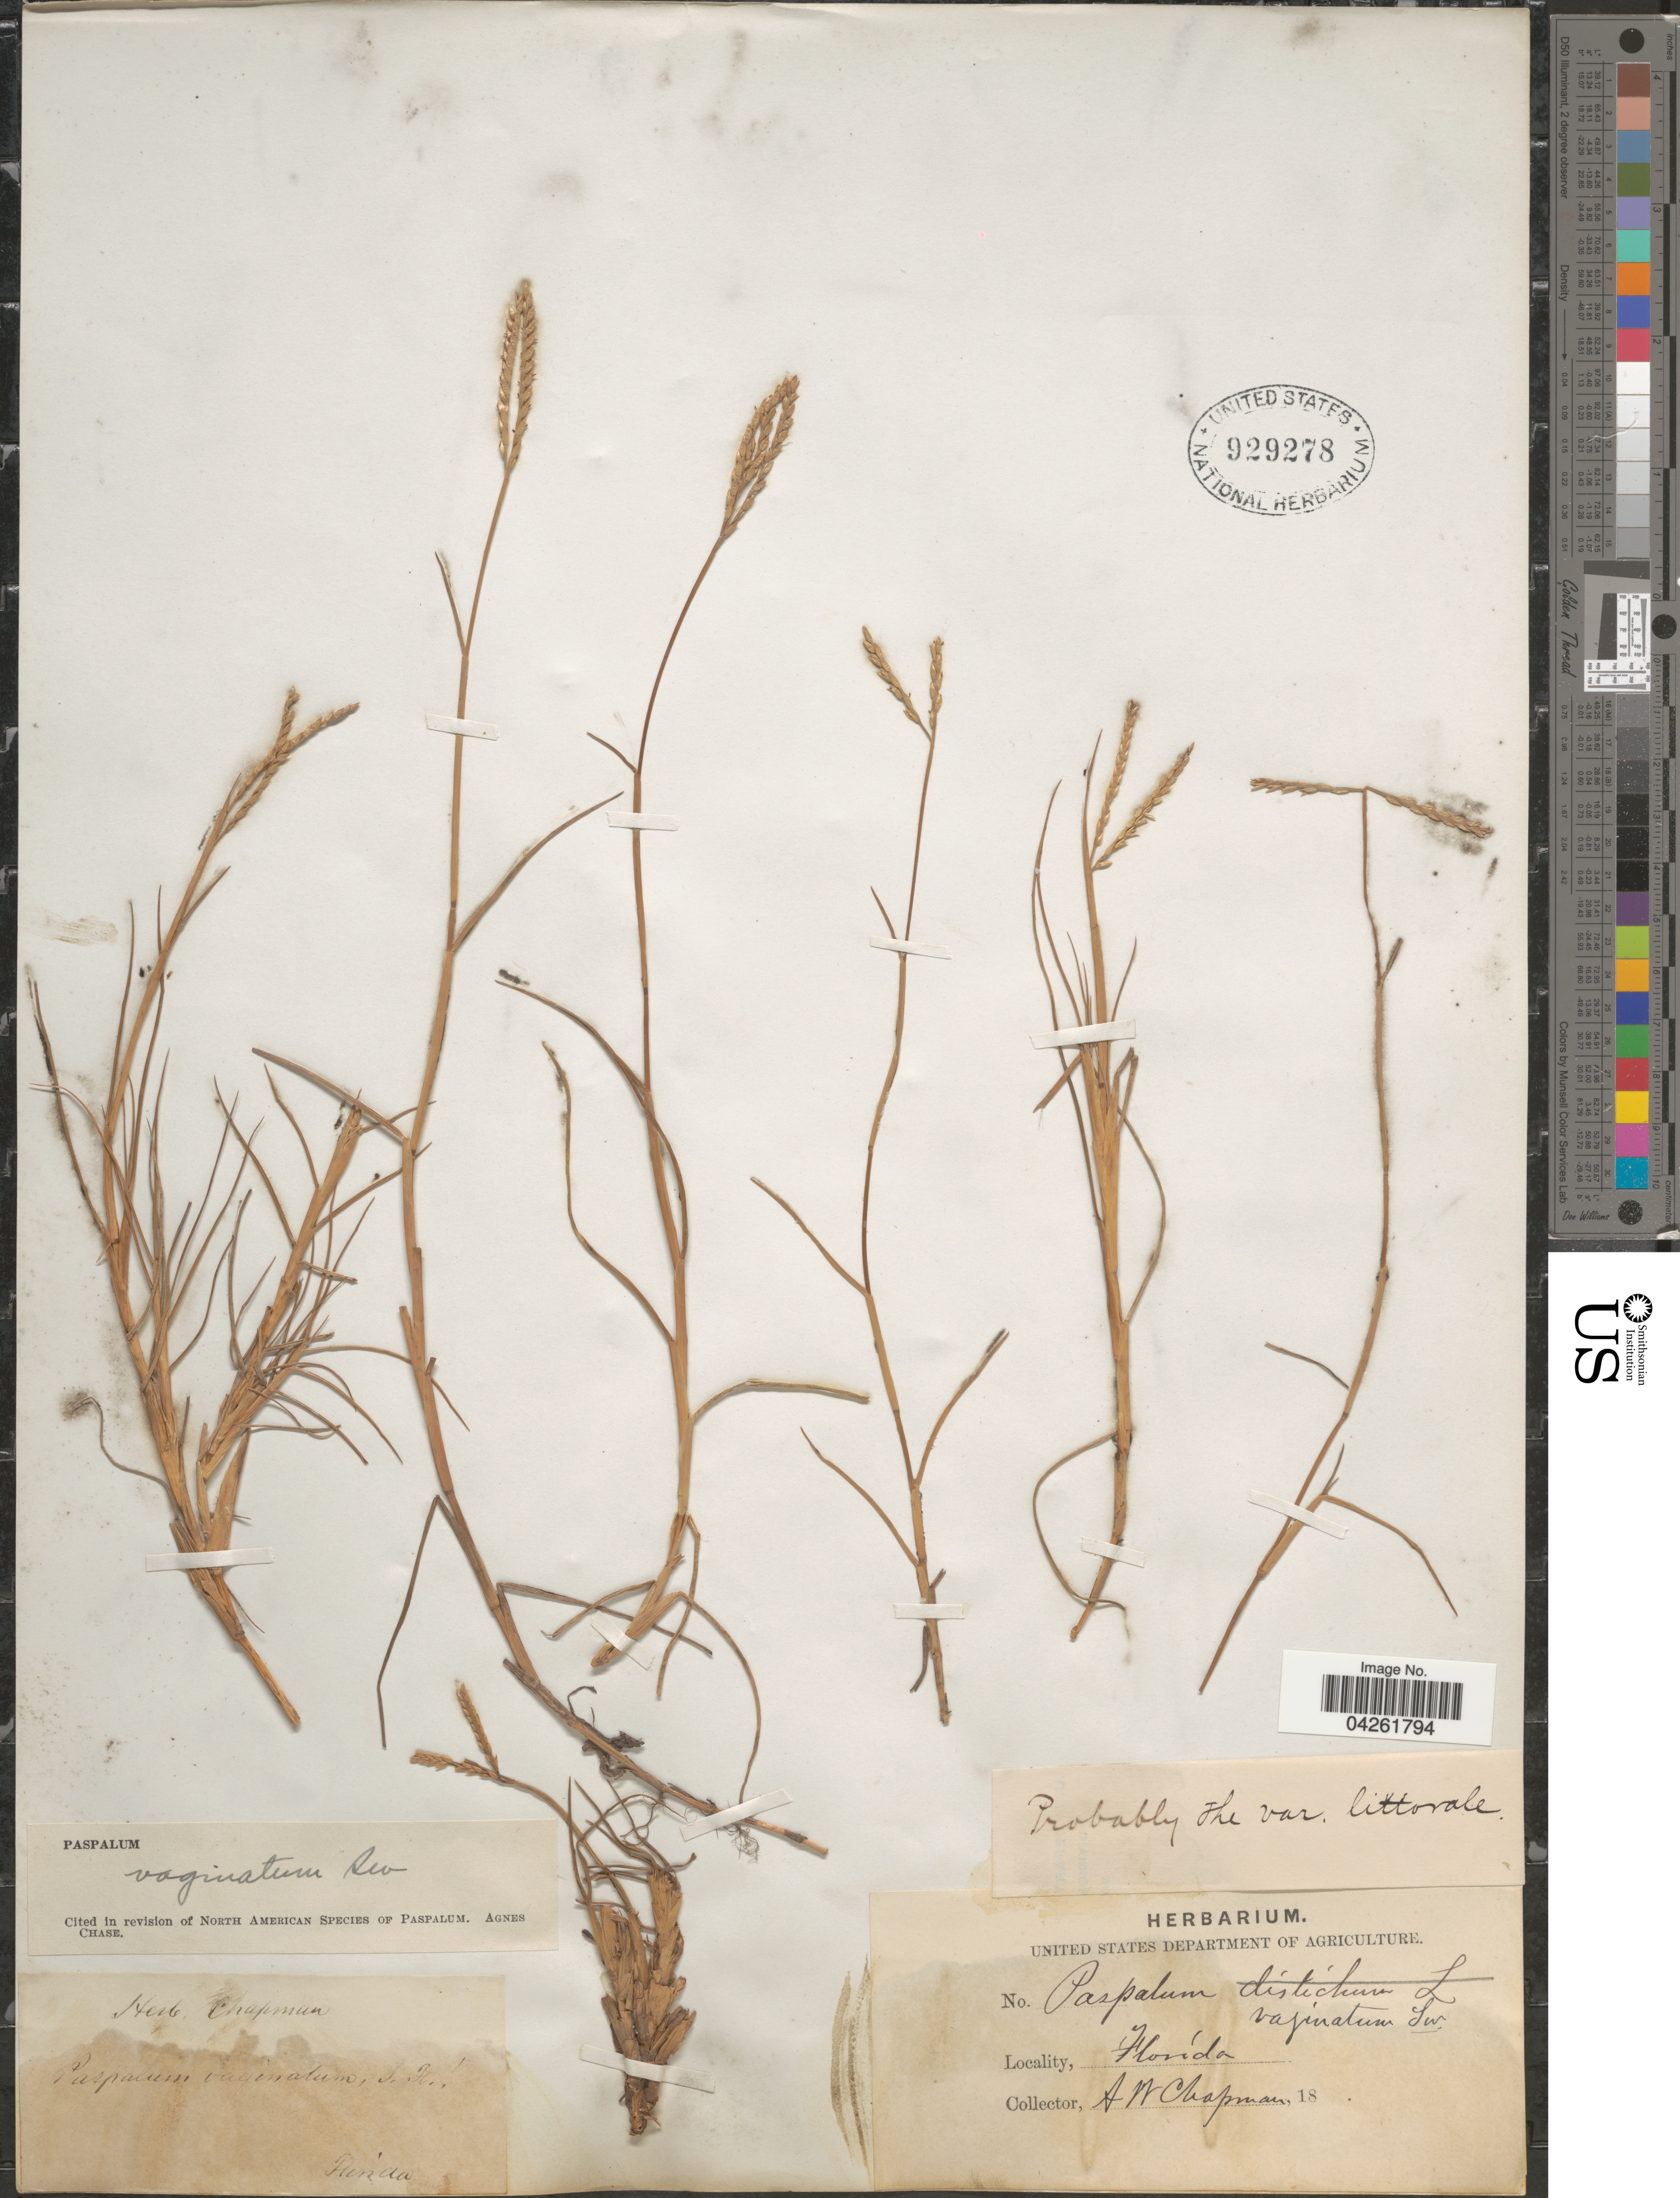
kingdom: Plantae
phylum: Tracheophyta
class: Liliopsida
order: Poales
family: Poaceae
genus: Paspalum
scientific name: Paspalum distichum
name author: L.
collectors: A. W. Chapman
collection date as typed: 18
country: United States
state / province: Florida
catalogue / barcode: US 929278